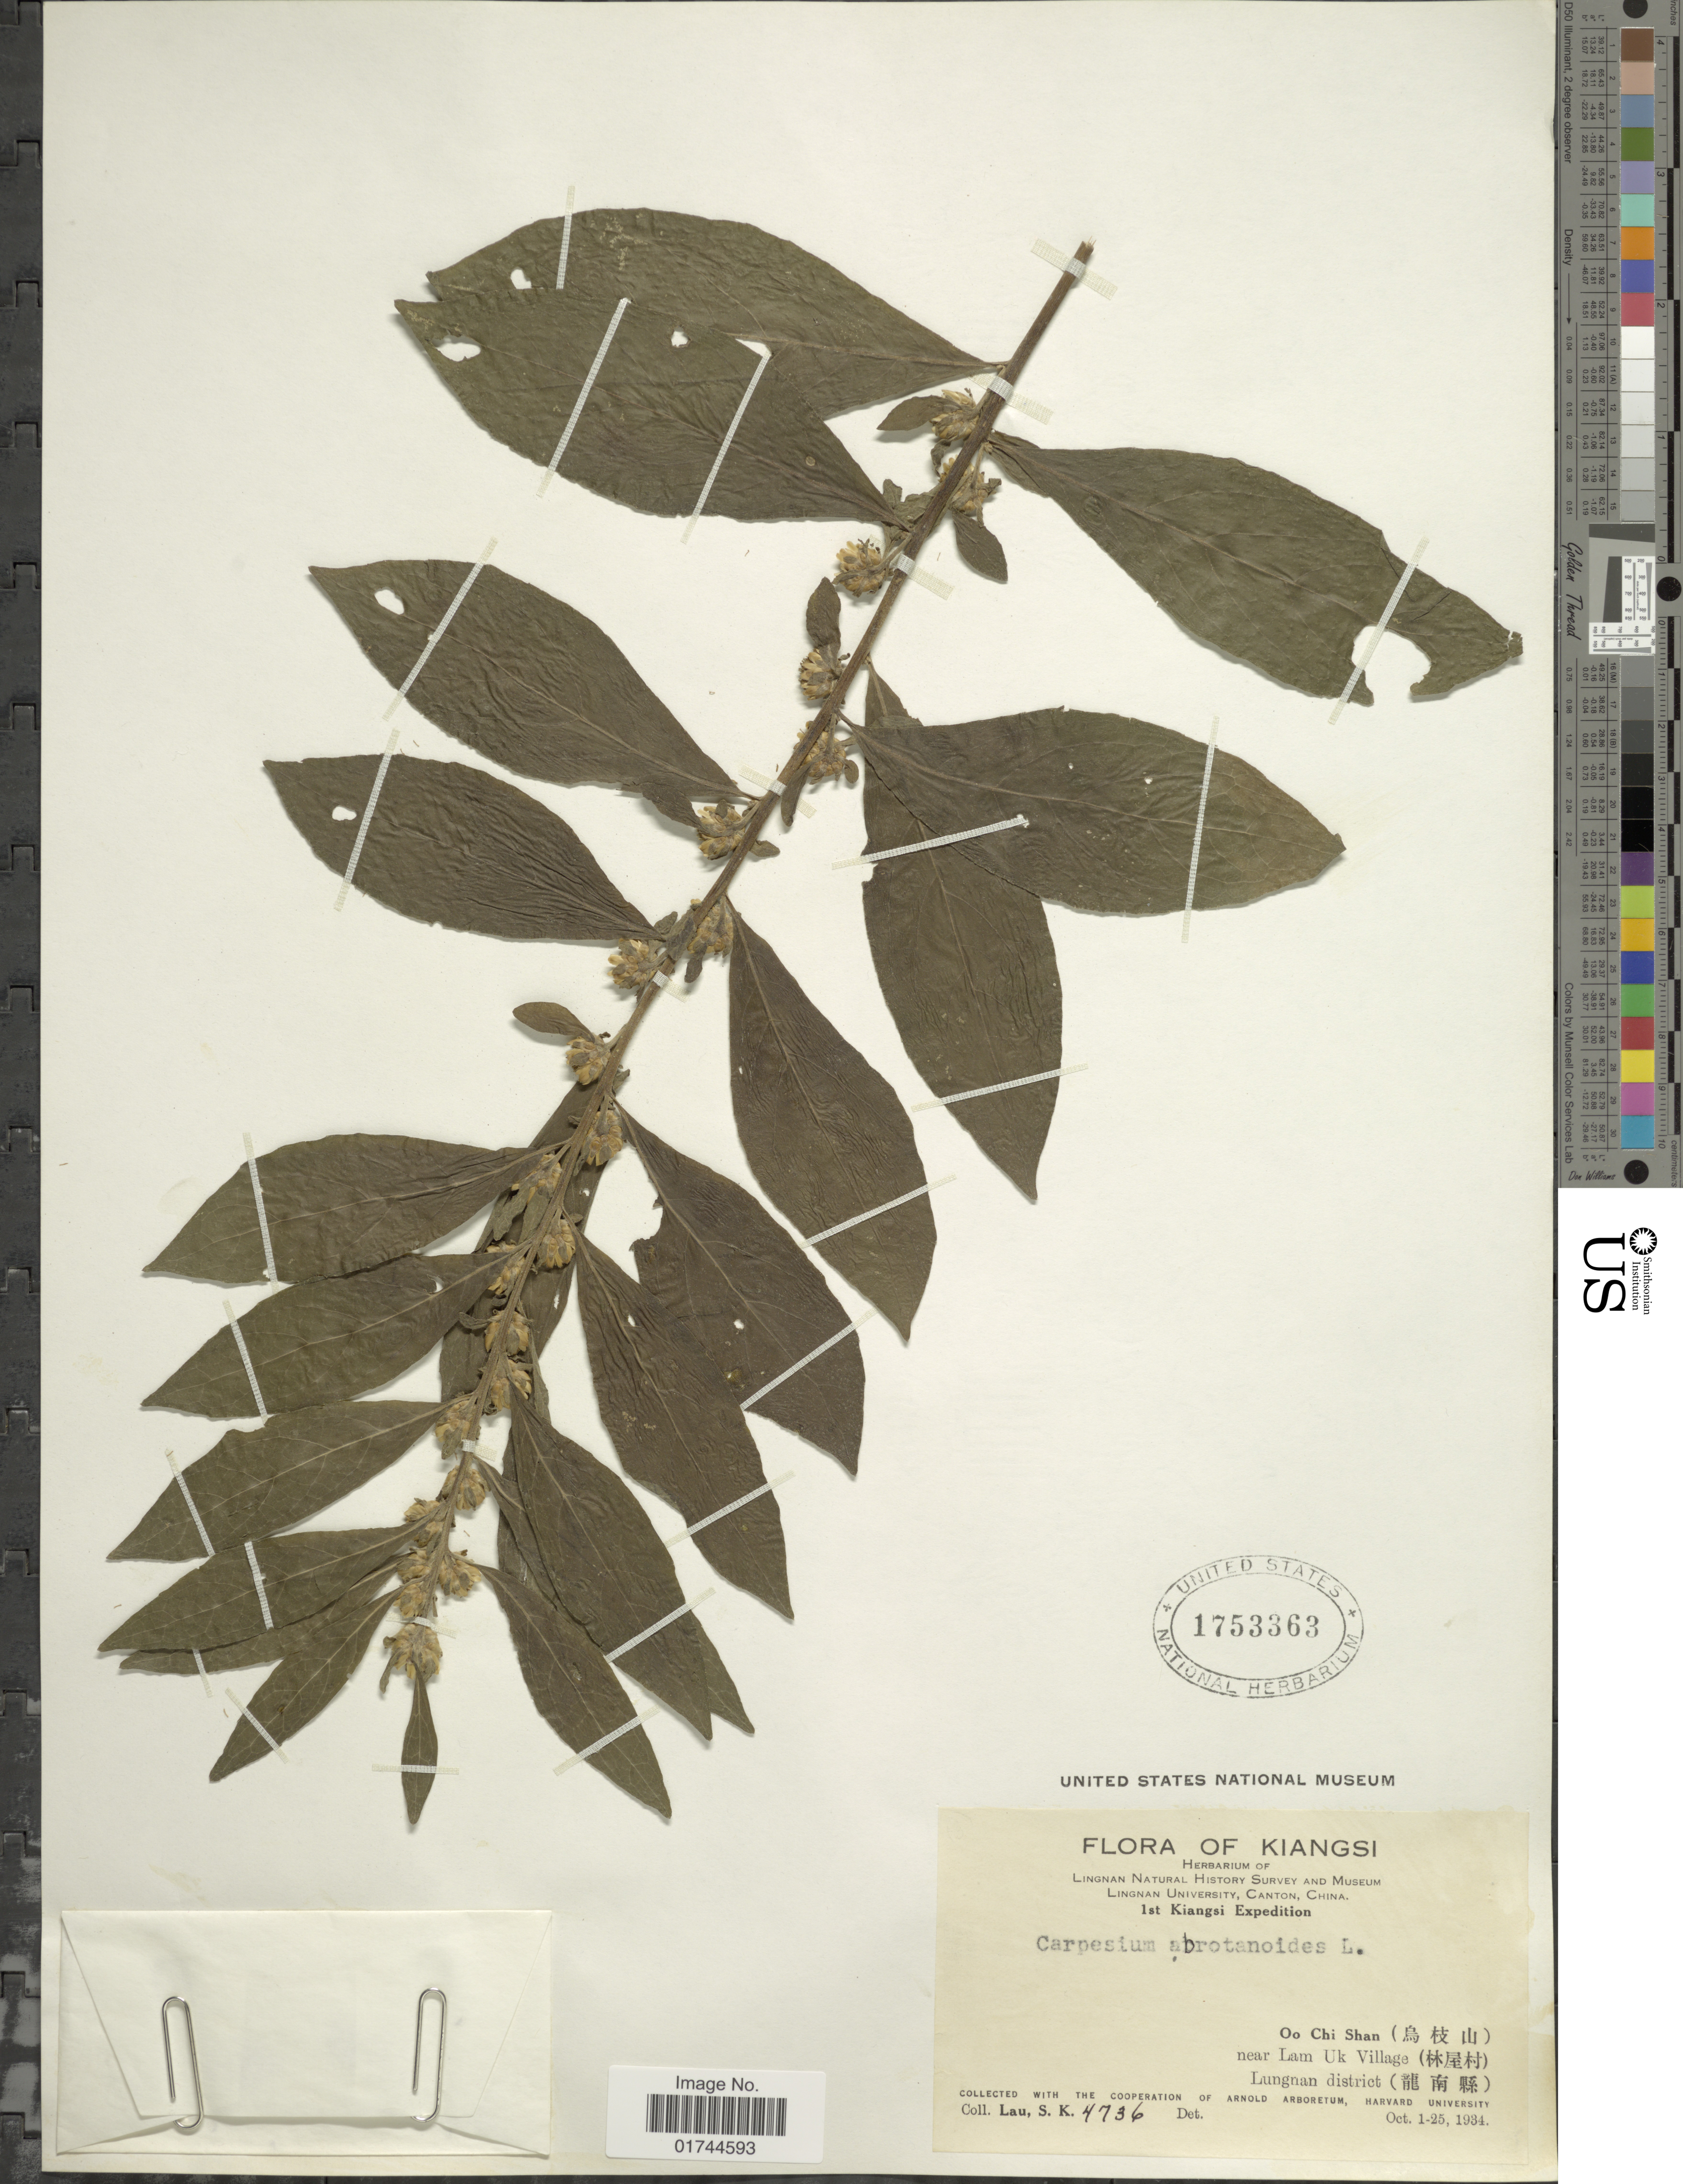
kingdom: Plantae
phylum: Tracheophyta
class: Magnoliopsida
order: Asterales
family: Asteraceae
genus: Carpesium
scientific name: Carpesium abrotanoides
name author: L.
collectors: S. K. Lau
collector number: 4736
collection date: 1934-10-01/1934-10-25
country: China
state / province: Jiangxi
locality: Kiangsi, Oo Chi Shan, near Lam Uk Village, Lungnan district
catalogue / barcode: US 1753363